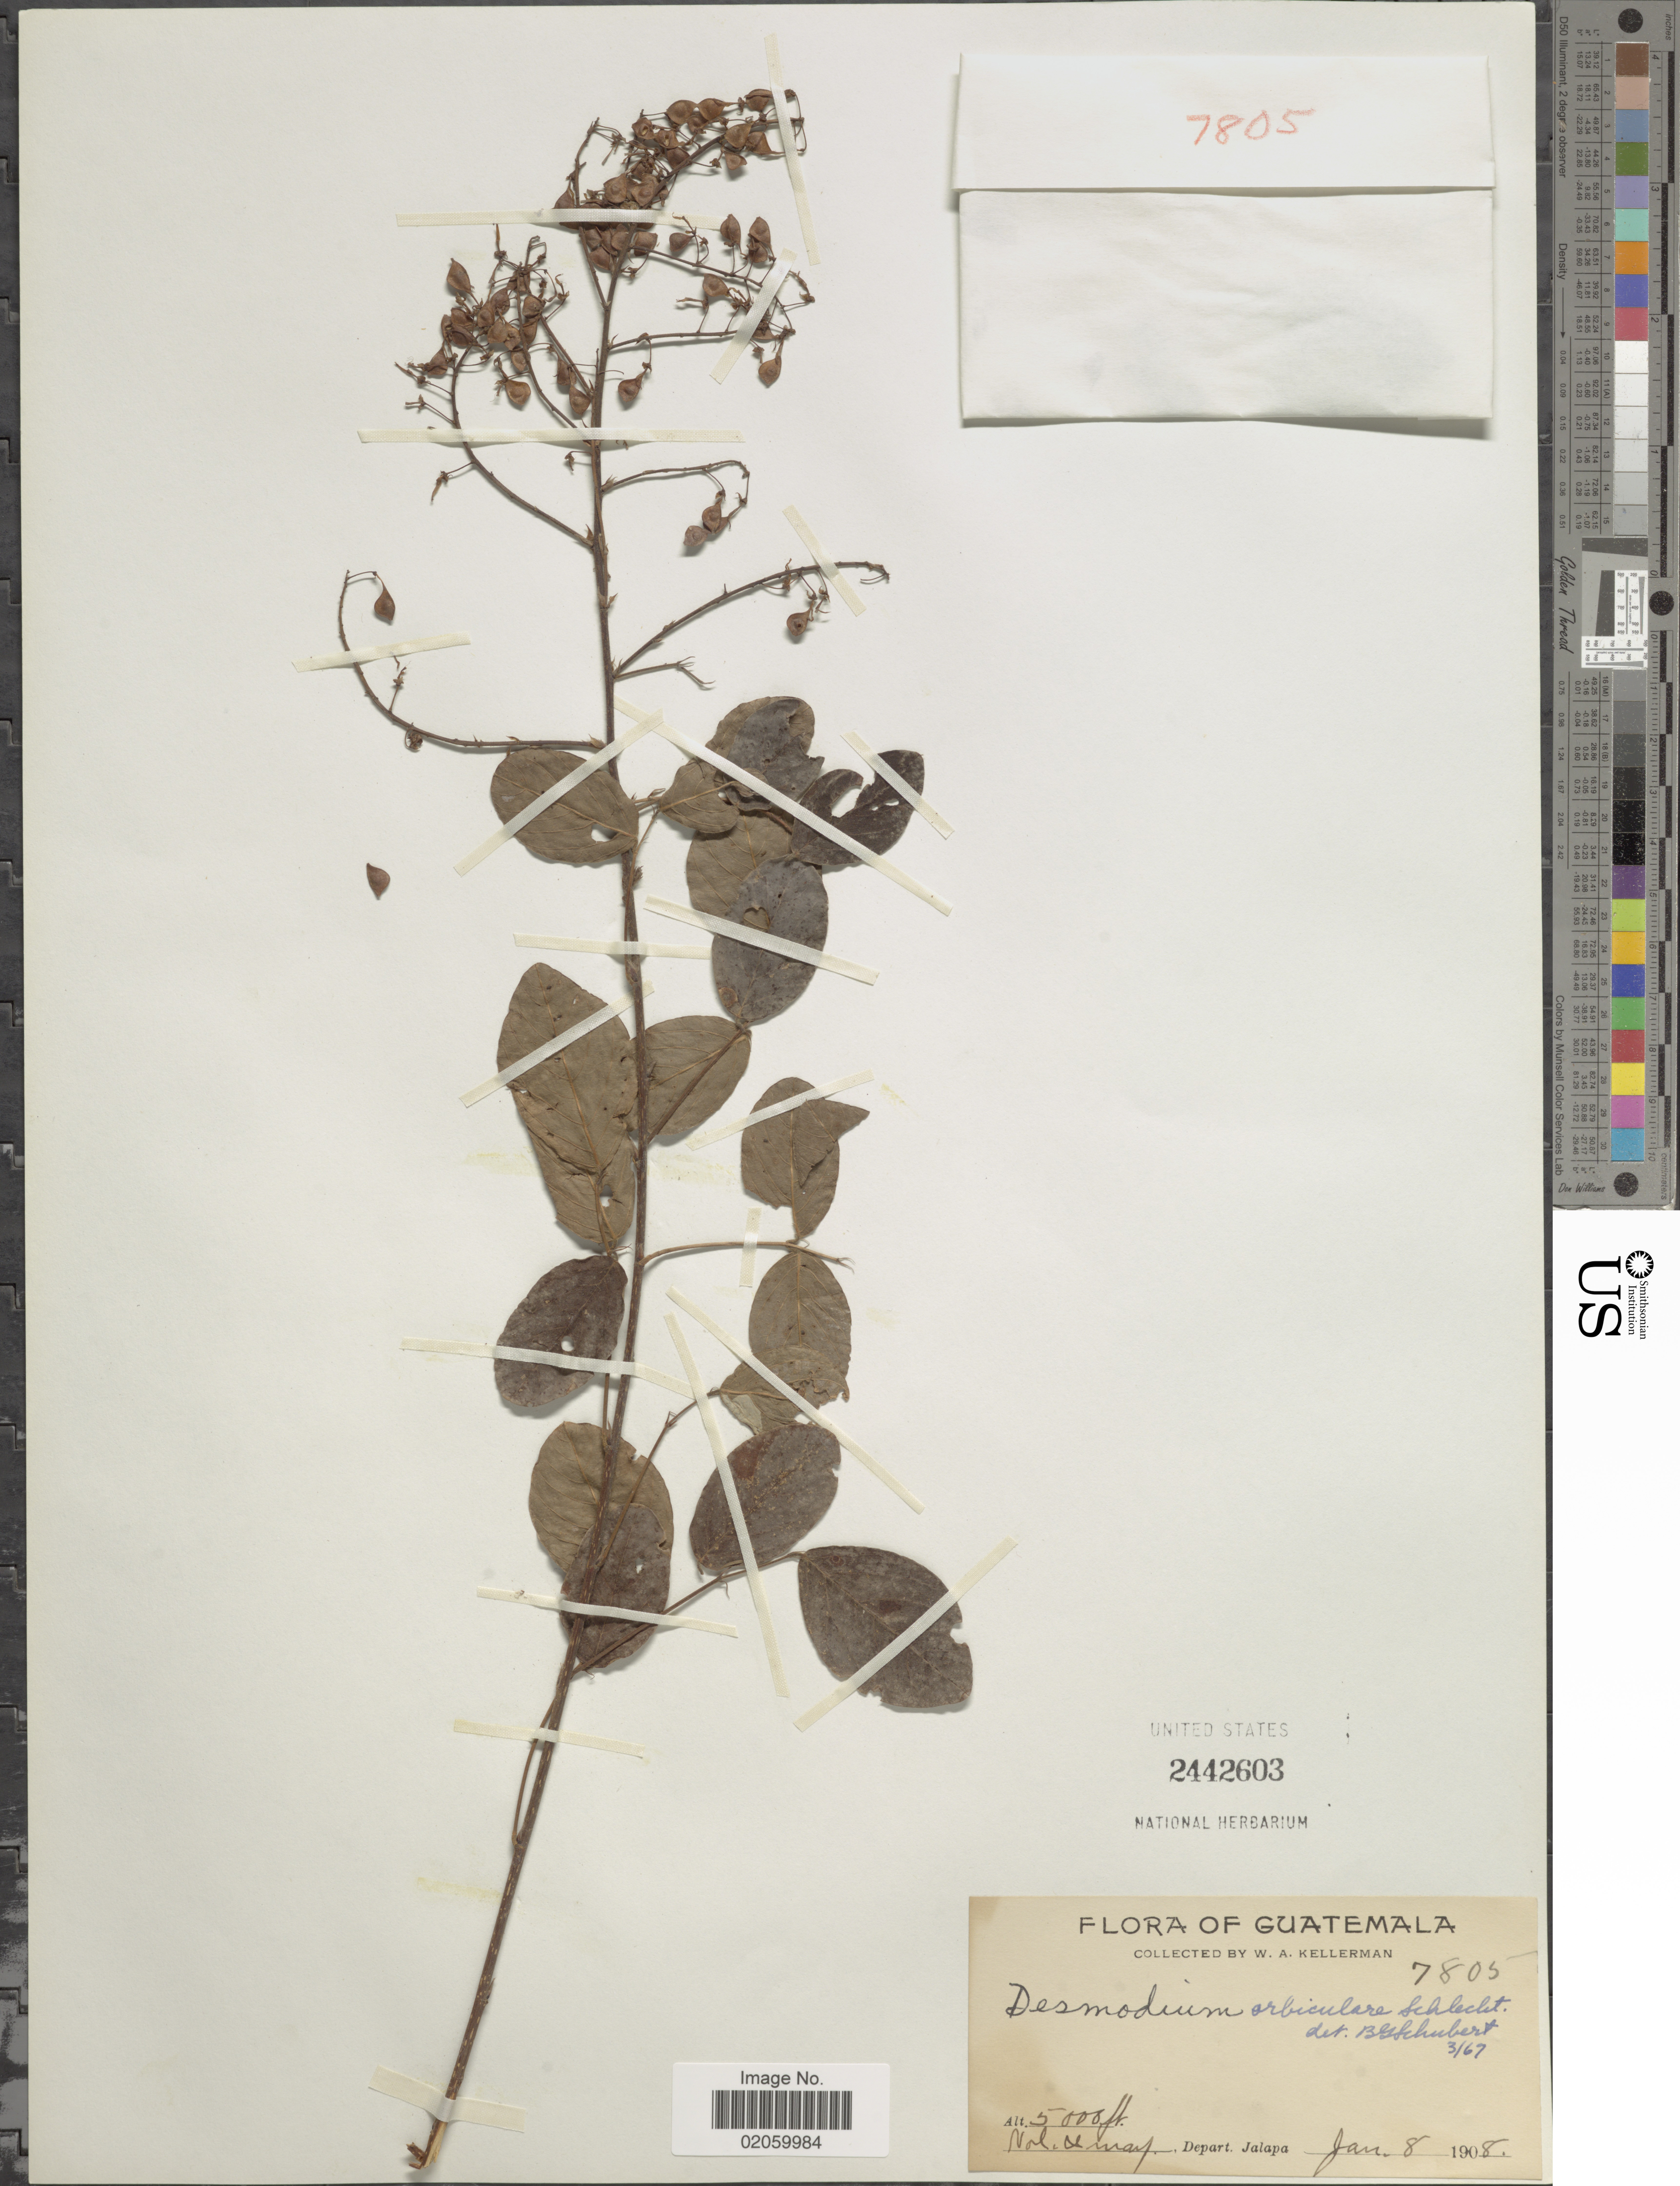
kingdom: Plantae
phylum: Tracheophyta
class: Magnoliopsida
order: Fabales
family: Fabaceae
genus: Desmodium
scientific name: Desmodium orbiculare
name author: Schltdl.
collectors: W. Kellerman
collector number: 7805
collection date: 1908-01-08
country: Guatemala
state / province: Jalapa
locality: Vol, Jumay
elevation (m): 1524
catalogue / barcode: US 2442603